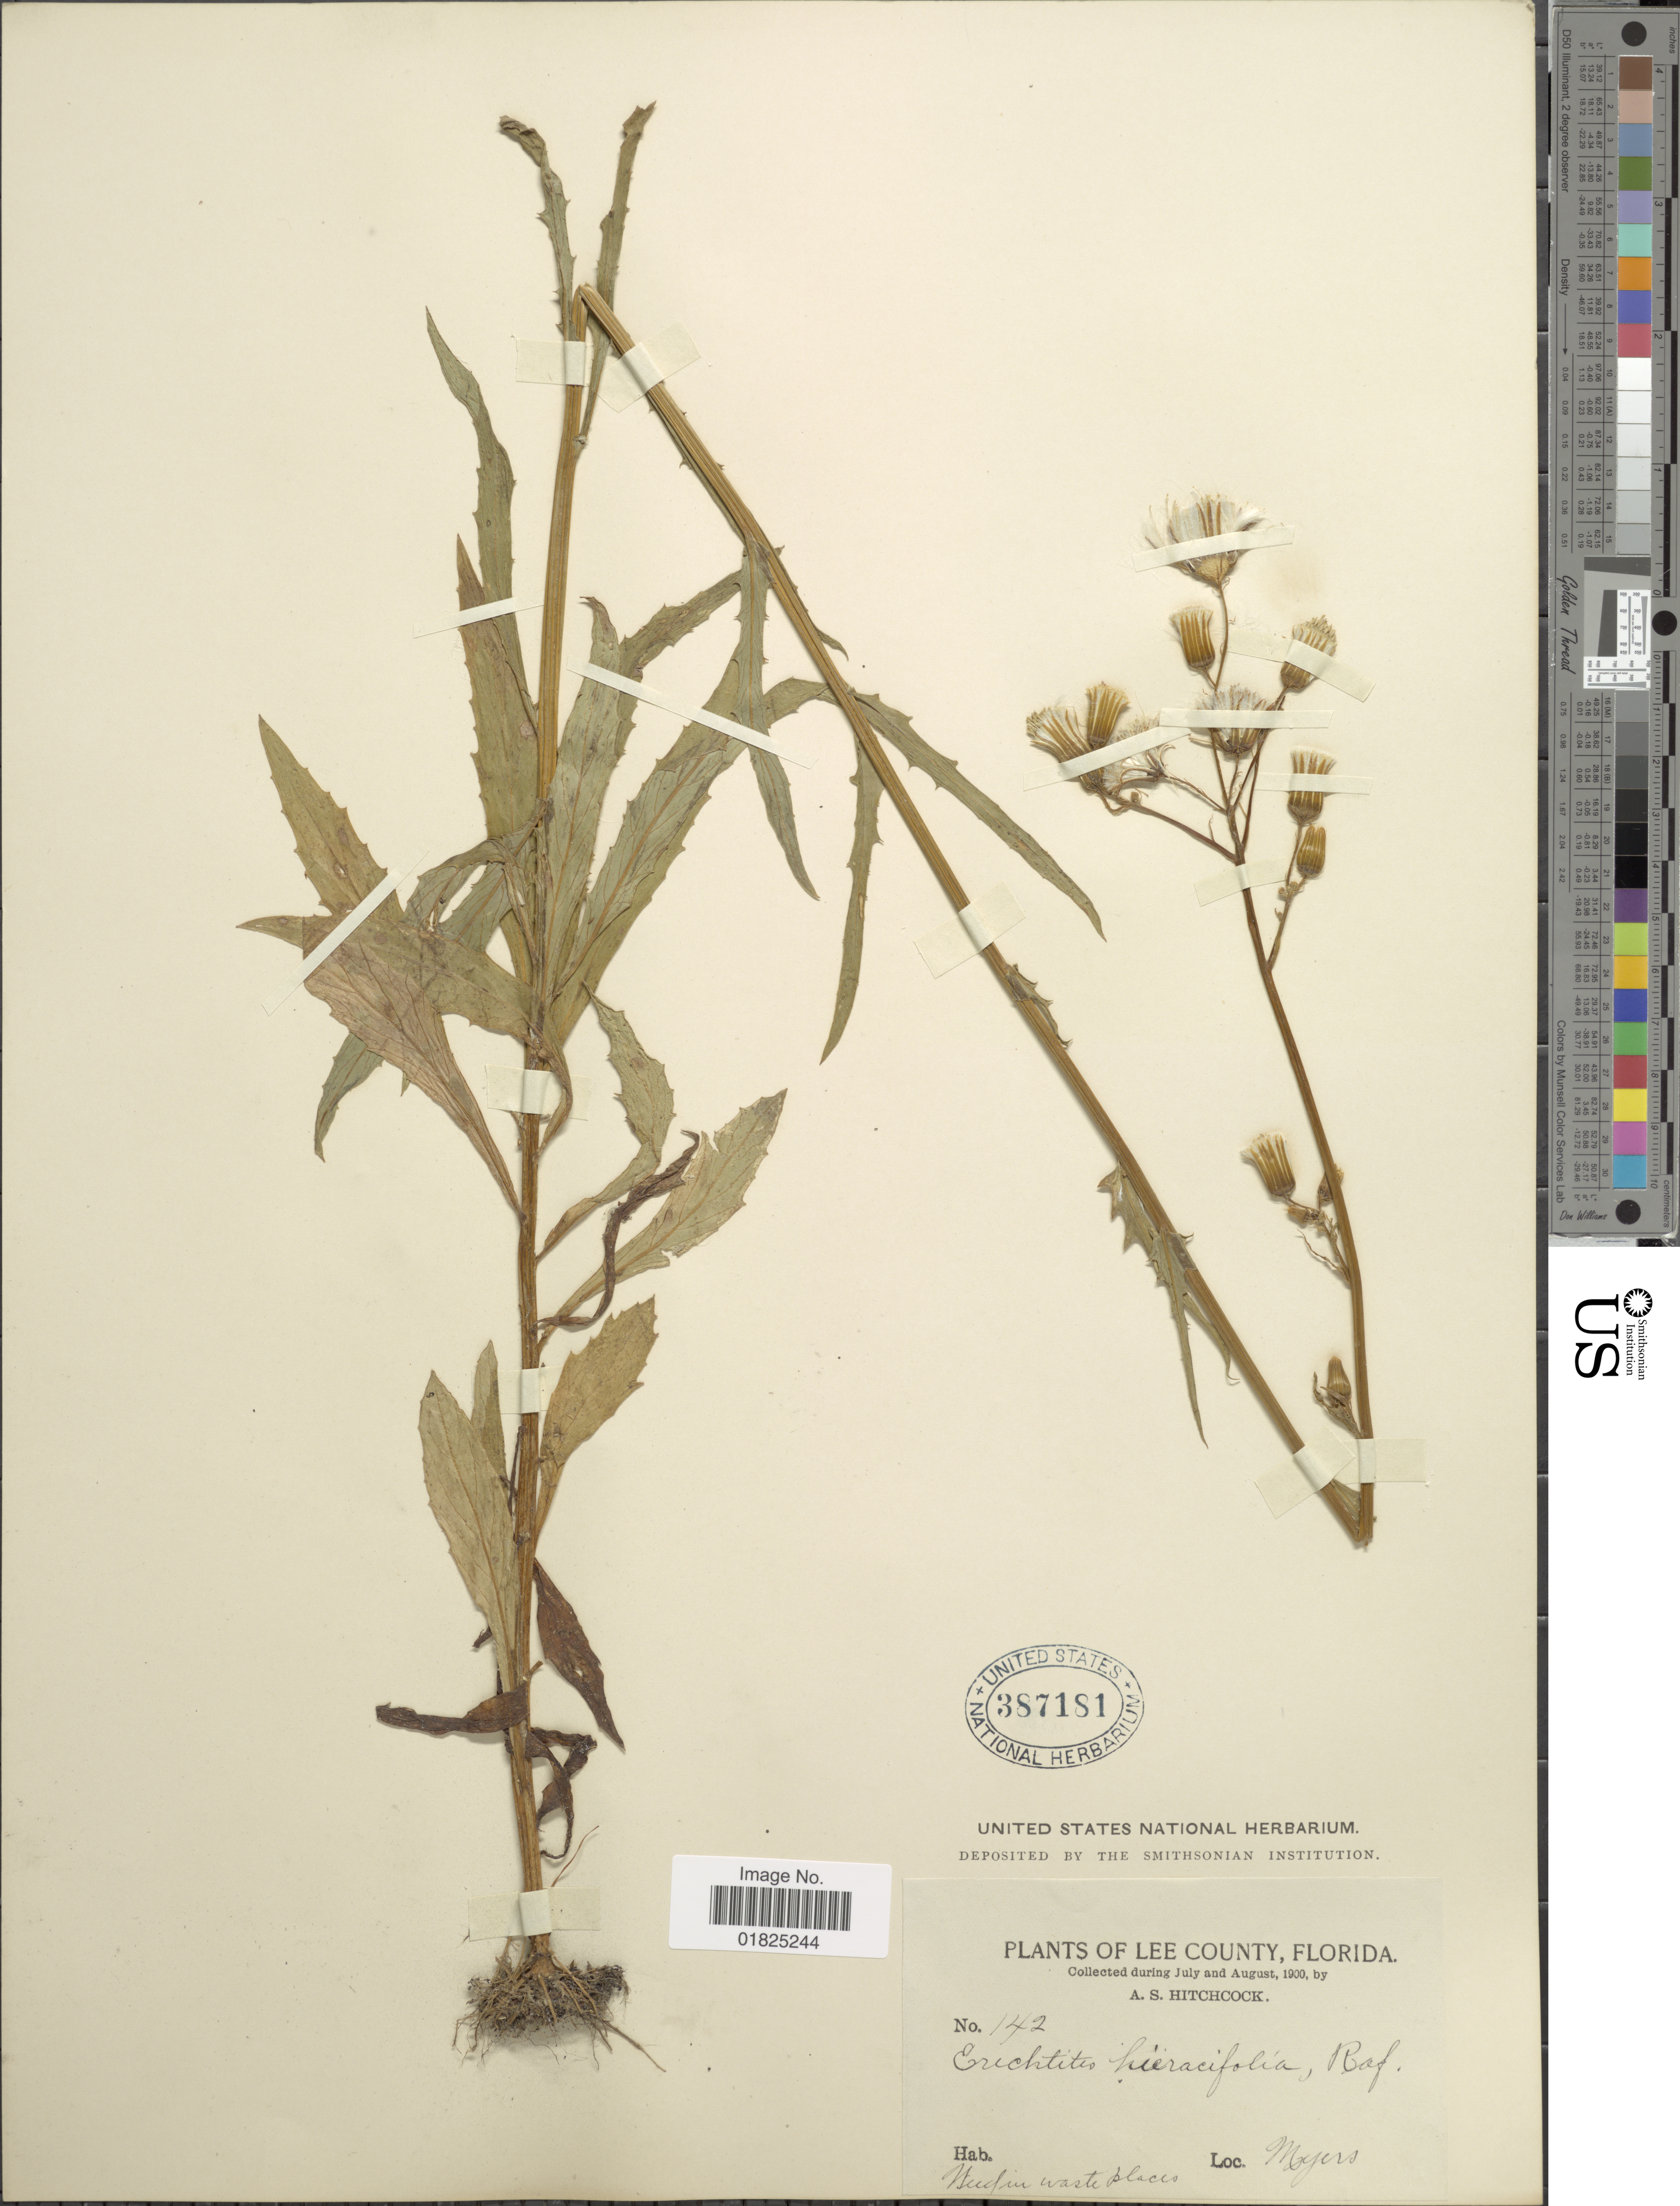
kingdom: Plantae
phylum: Tracheophyta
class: Magnoliopsida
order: Asterales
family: Asteraceae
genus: Erechtites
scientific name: Erechtites hieraciifolius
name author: (L.) Raf. ex DC.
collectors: A. S. Hitchcock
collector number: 142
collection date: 1900-07/1900-08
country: United States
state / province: Florida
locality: Lee County. Myers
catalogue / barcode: US 387181